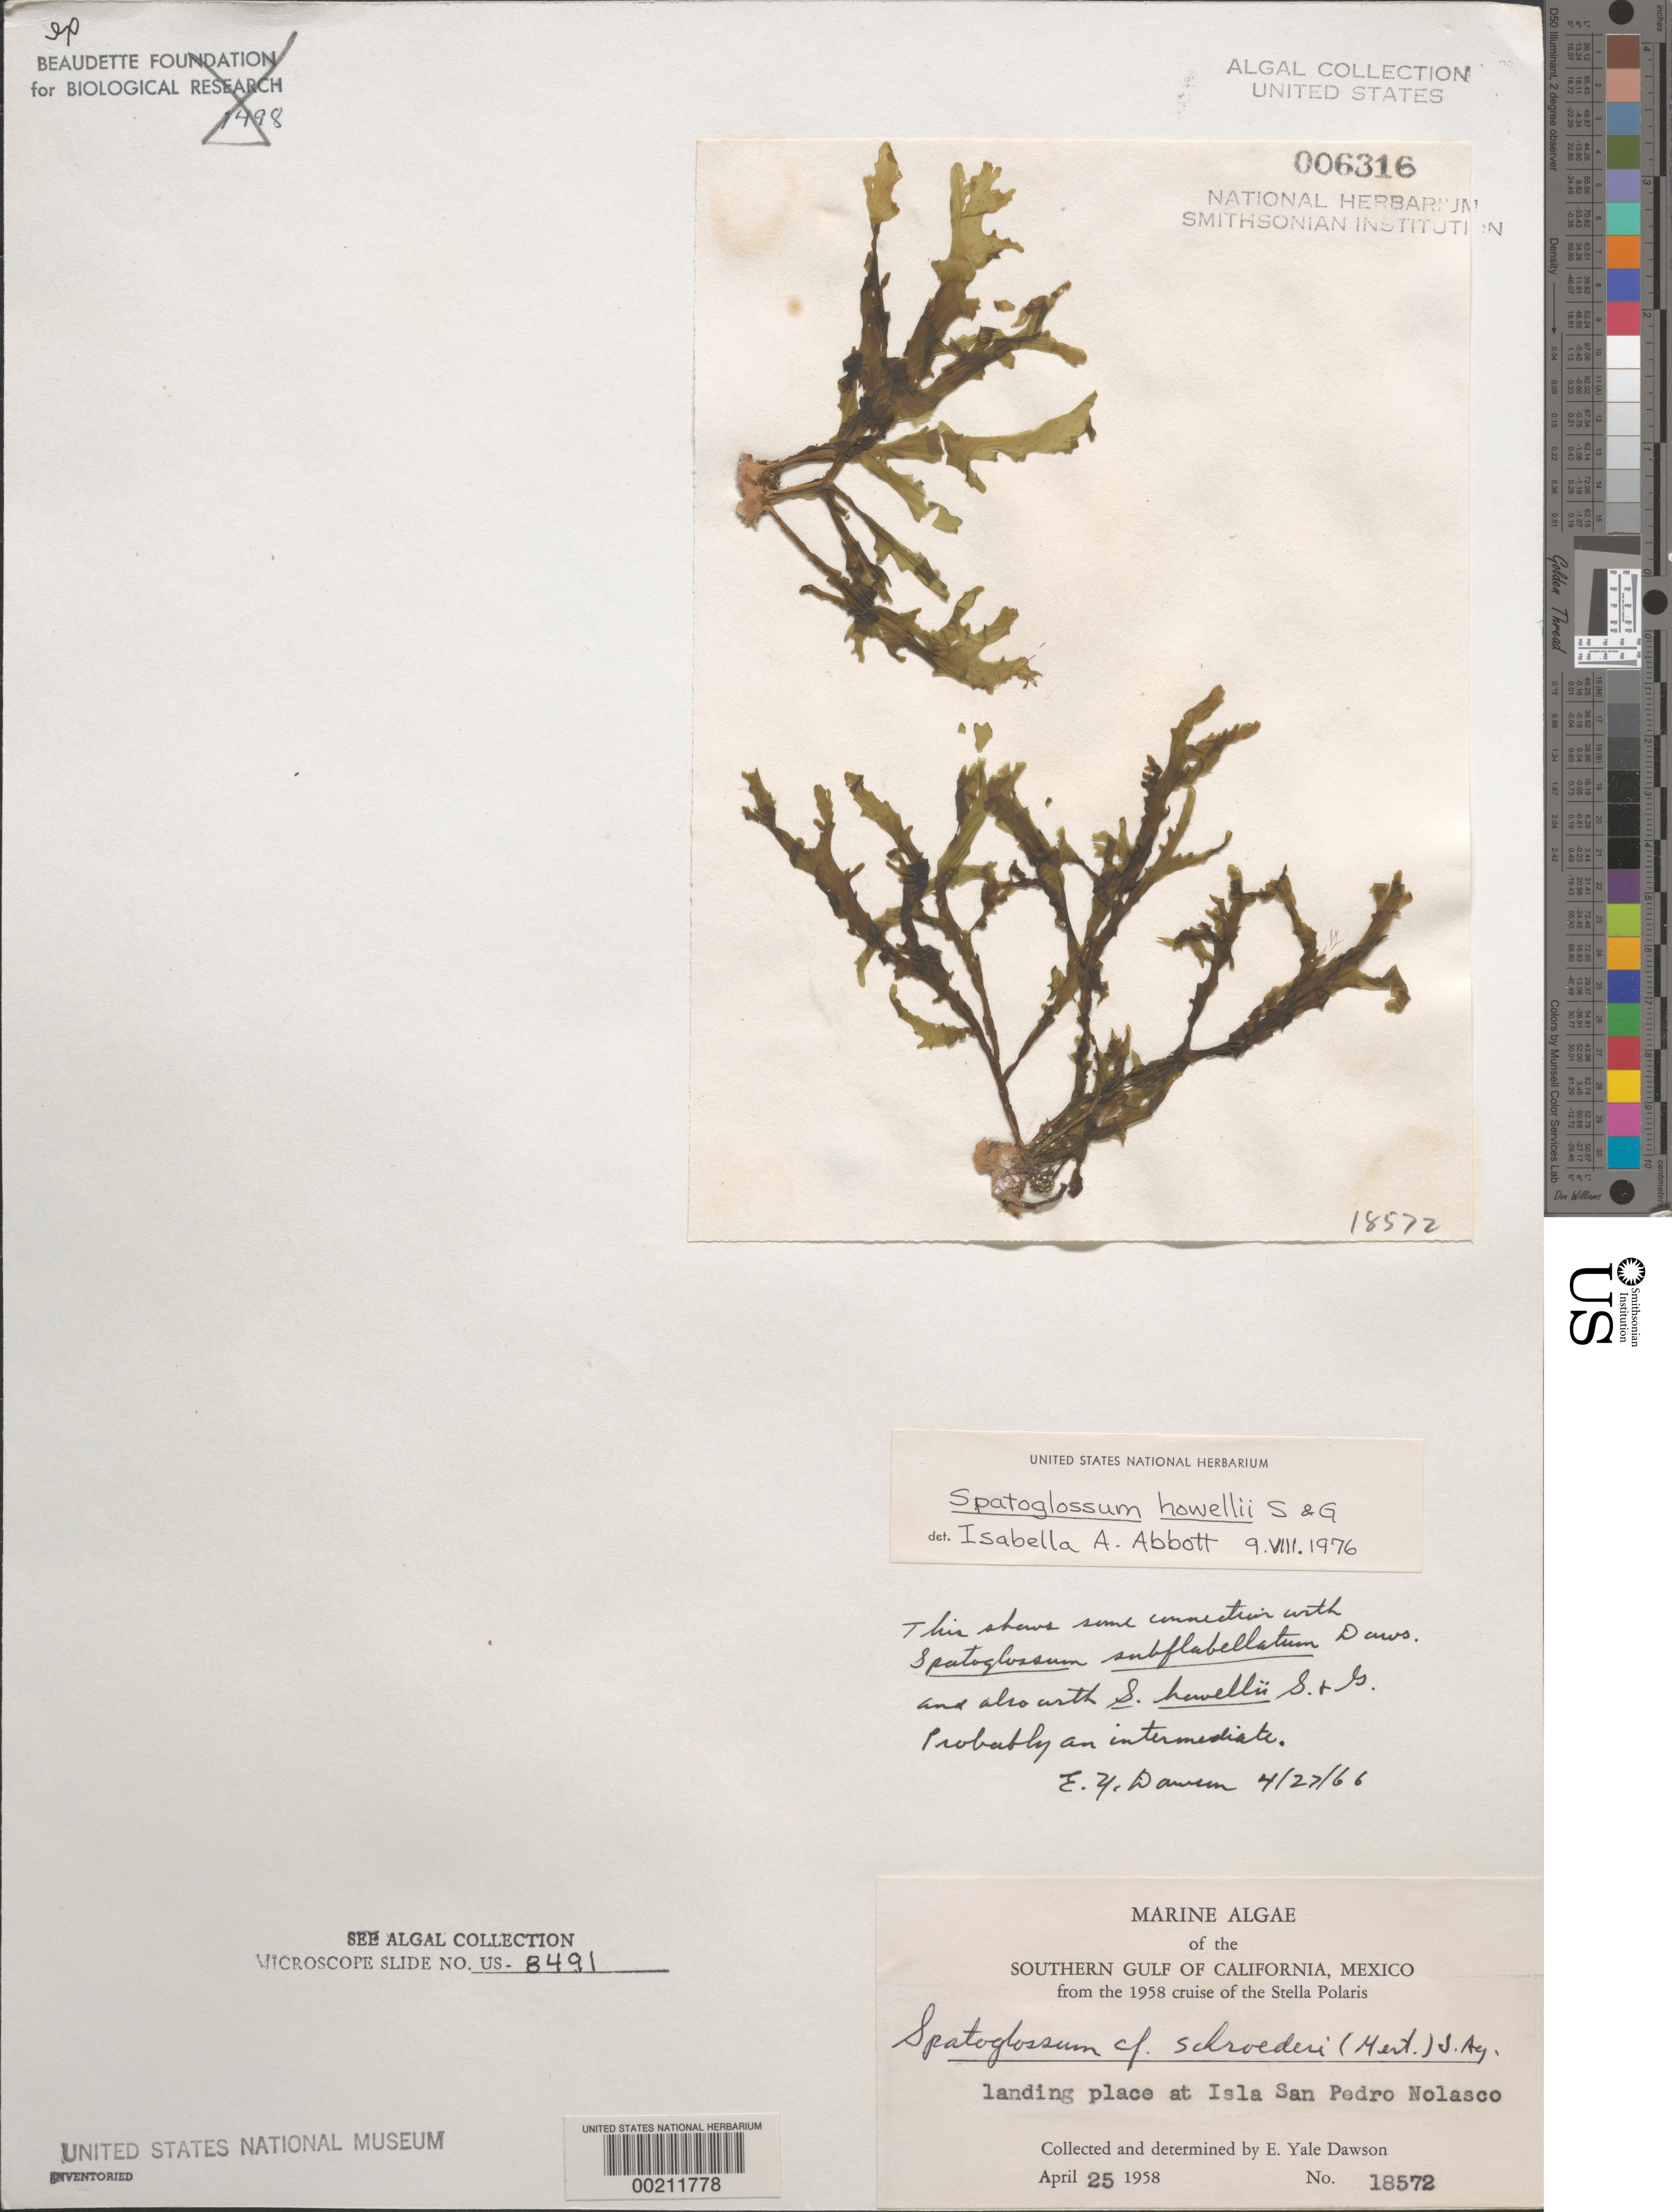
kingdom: Chromista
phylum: Ochrophyta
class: Phaeophyceae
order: Dictyotales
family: Dictyotaceae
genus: Spatoglossum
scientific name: Spatoglossum sp.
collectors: E. Y. Dawson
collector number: EYD 18572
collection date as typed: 25 Apr 1958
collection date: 1958-04-25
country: Mexico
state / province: Sonora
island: Isla San Pedro Nolasco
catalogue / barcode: US 6316